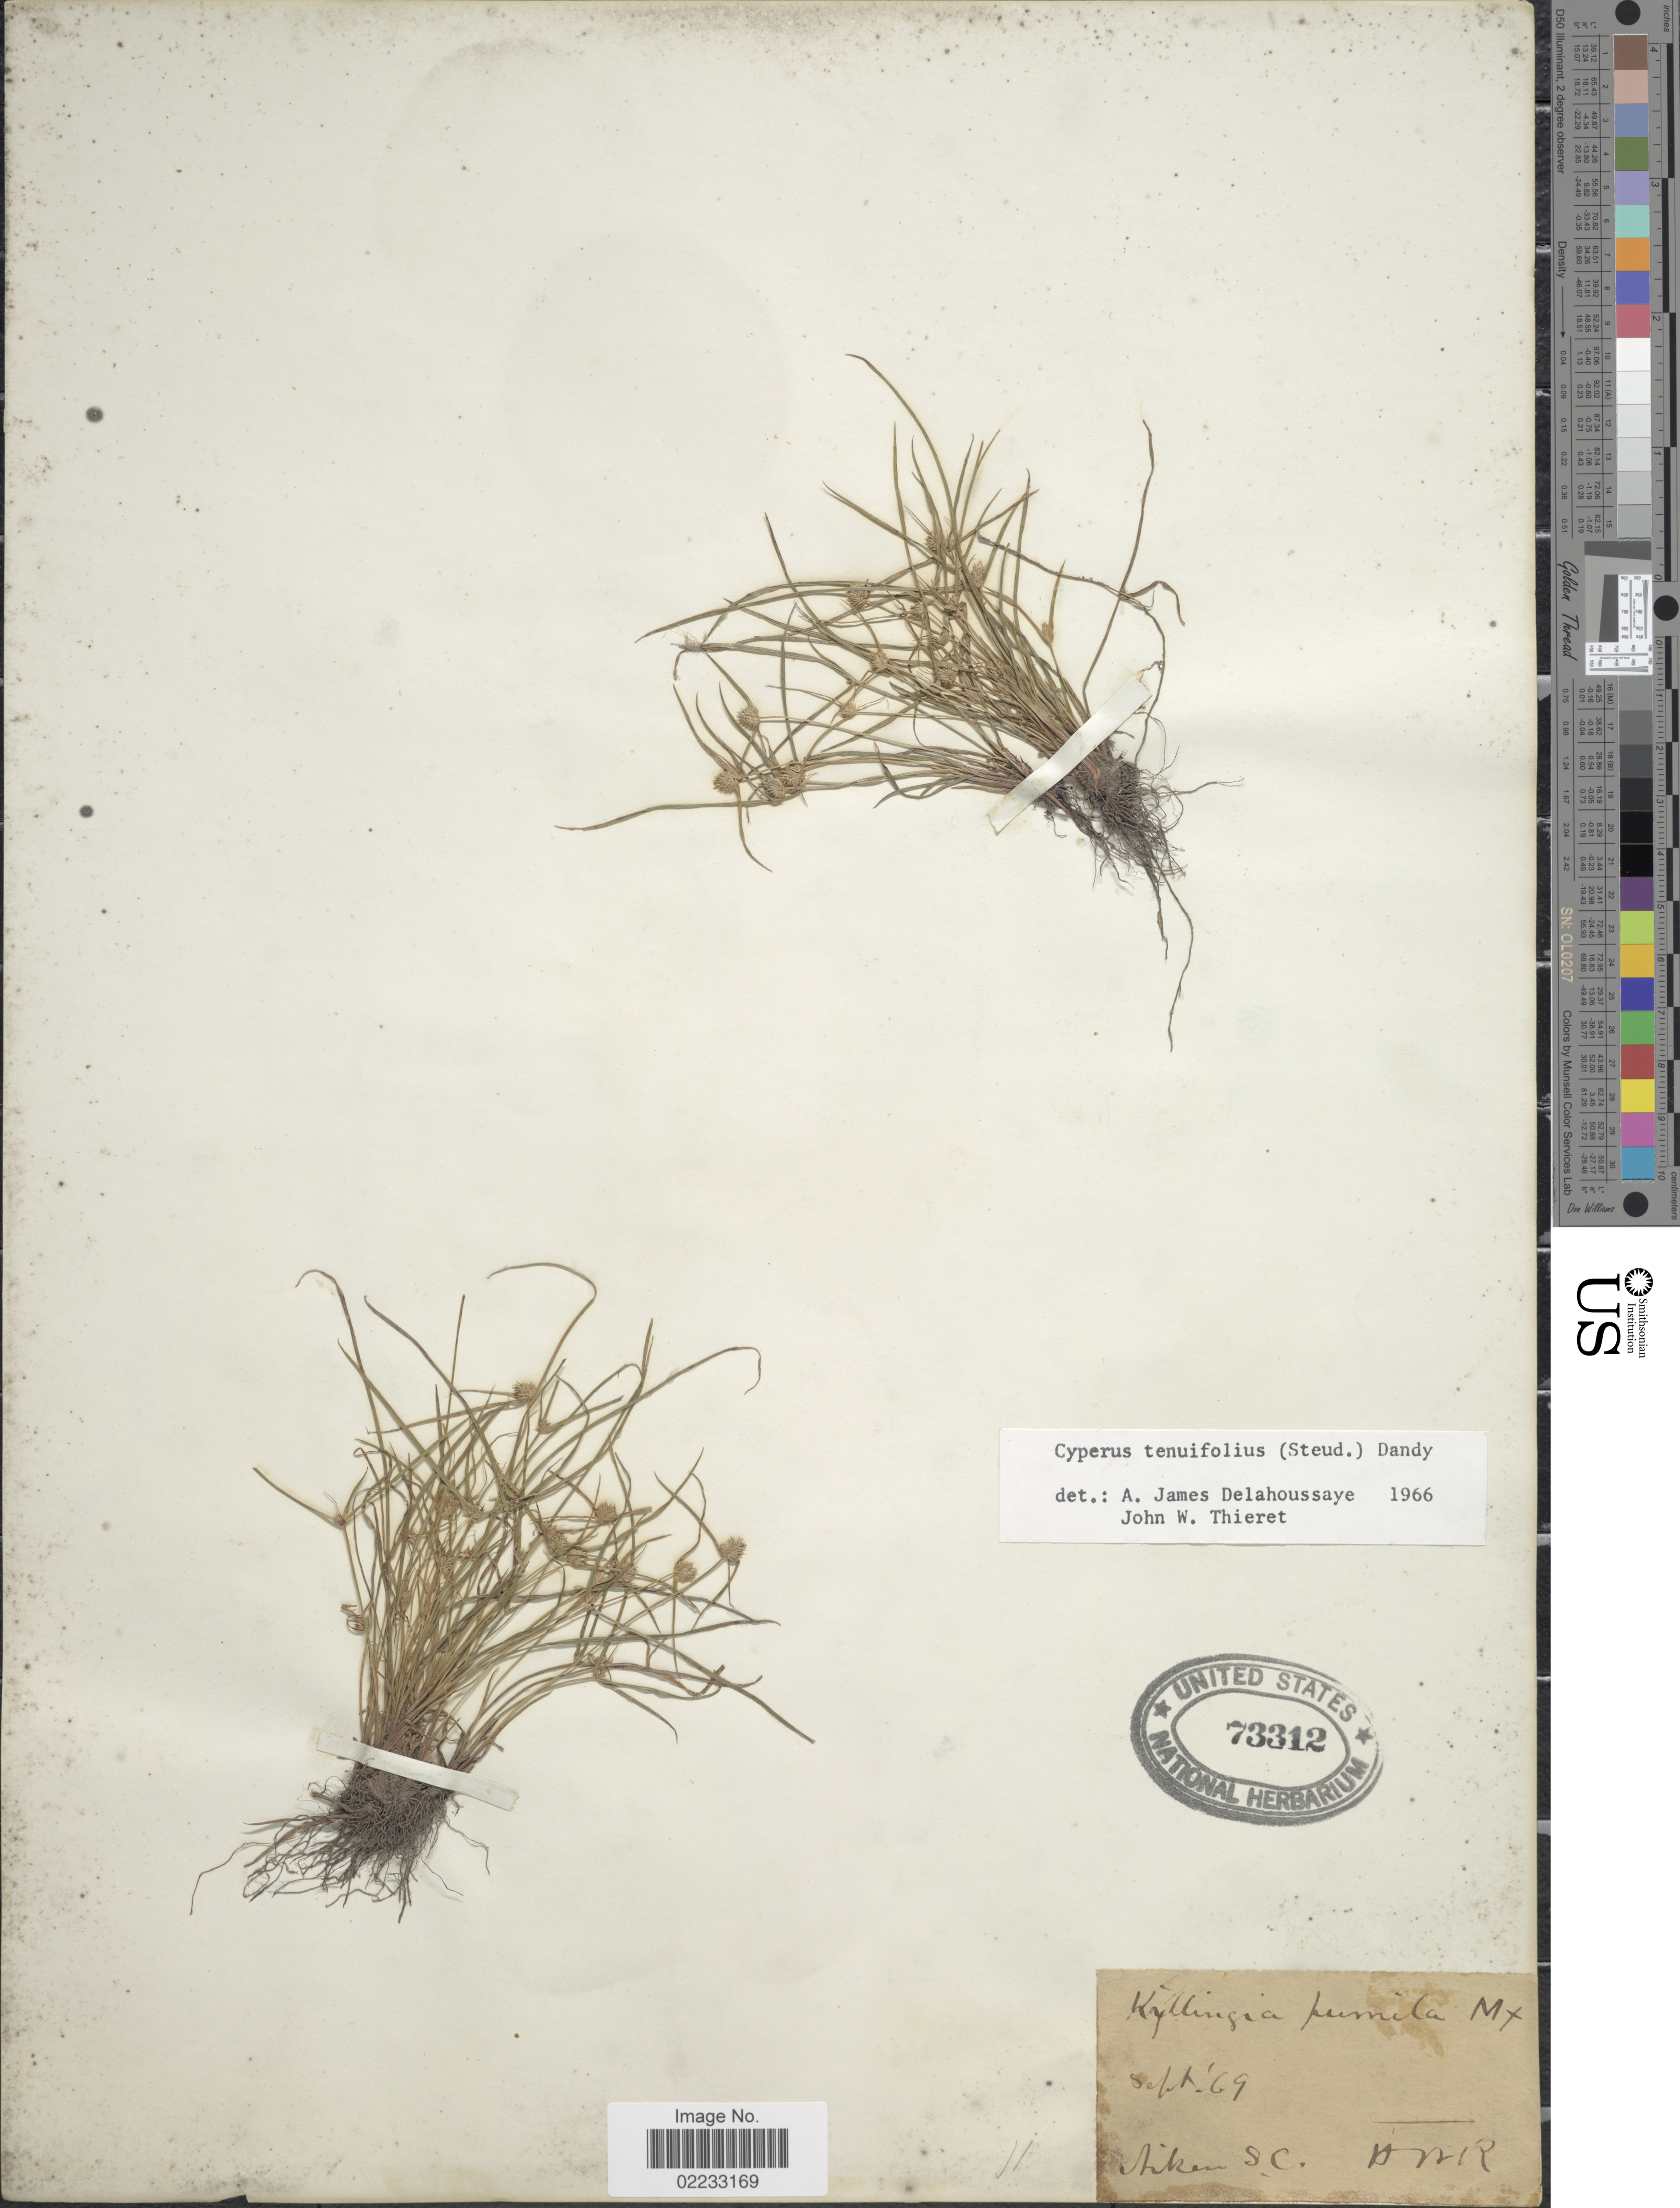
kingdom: Plantae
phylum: Tracheophyta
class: Liliopsida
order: Poales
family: Cyperaceae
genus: Cyperus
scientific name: Cyperus hortensis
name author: (Salzm. ex Steud.) Dorr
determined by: Strong, Mark T., (BOT), Smithsonian Institution - National Museum of Natural History (UNITED STATES)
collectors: H. W. R.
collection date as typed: Transcribed d/m/y: /9/69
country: United States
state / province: South Carolina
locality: Aiken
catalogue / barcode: US 73312